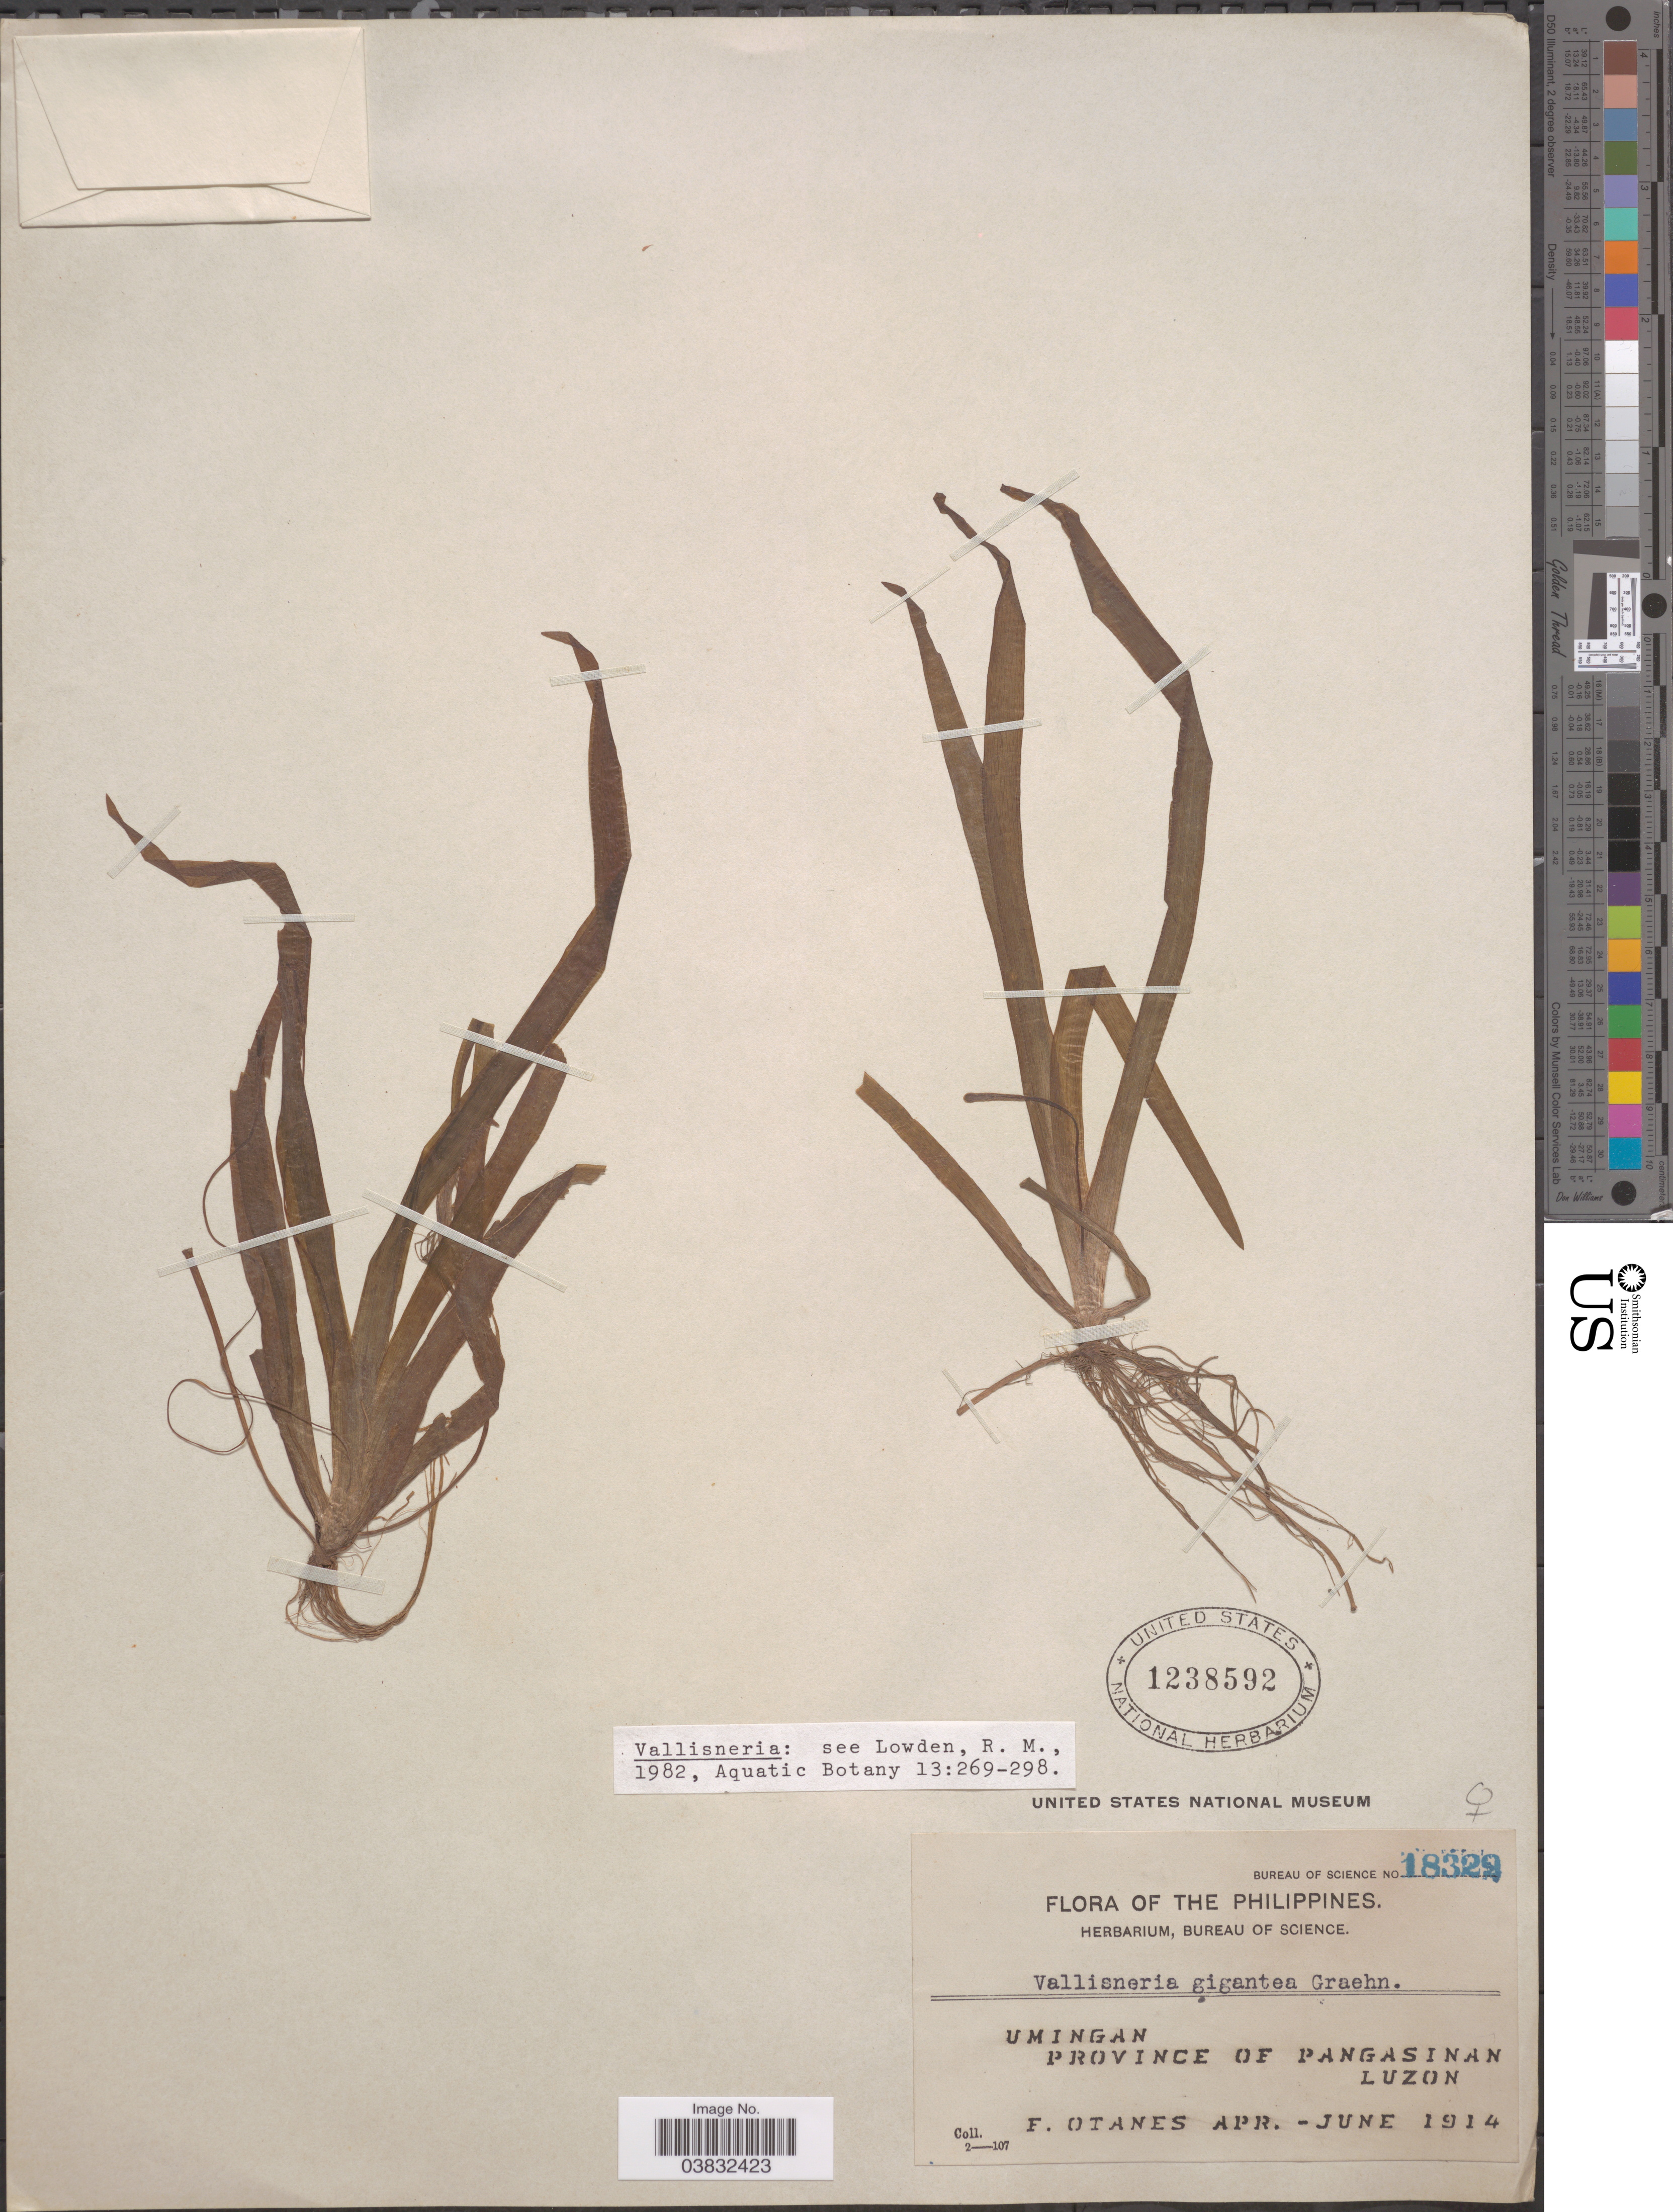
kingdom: Plantae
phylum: Tracheophyta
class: Liliopsida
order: Alismatales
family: Hydrocharitaceae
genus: Vallisneria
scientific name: Vallisneria sp.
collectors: F. Q. Otanes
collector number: Bureau of Science 18329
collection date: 1914-04/1914-06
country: Philippines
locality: Umingan, Province of Pangasinan, Luzon.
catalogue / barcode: US 1238592